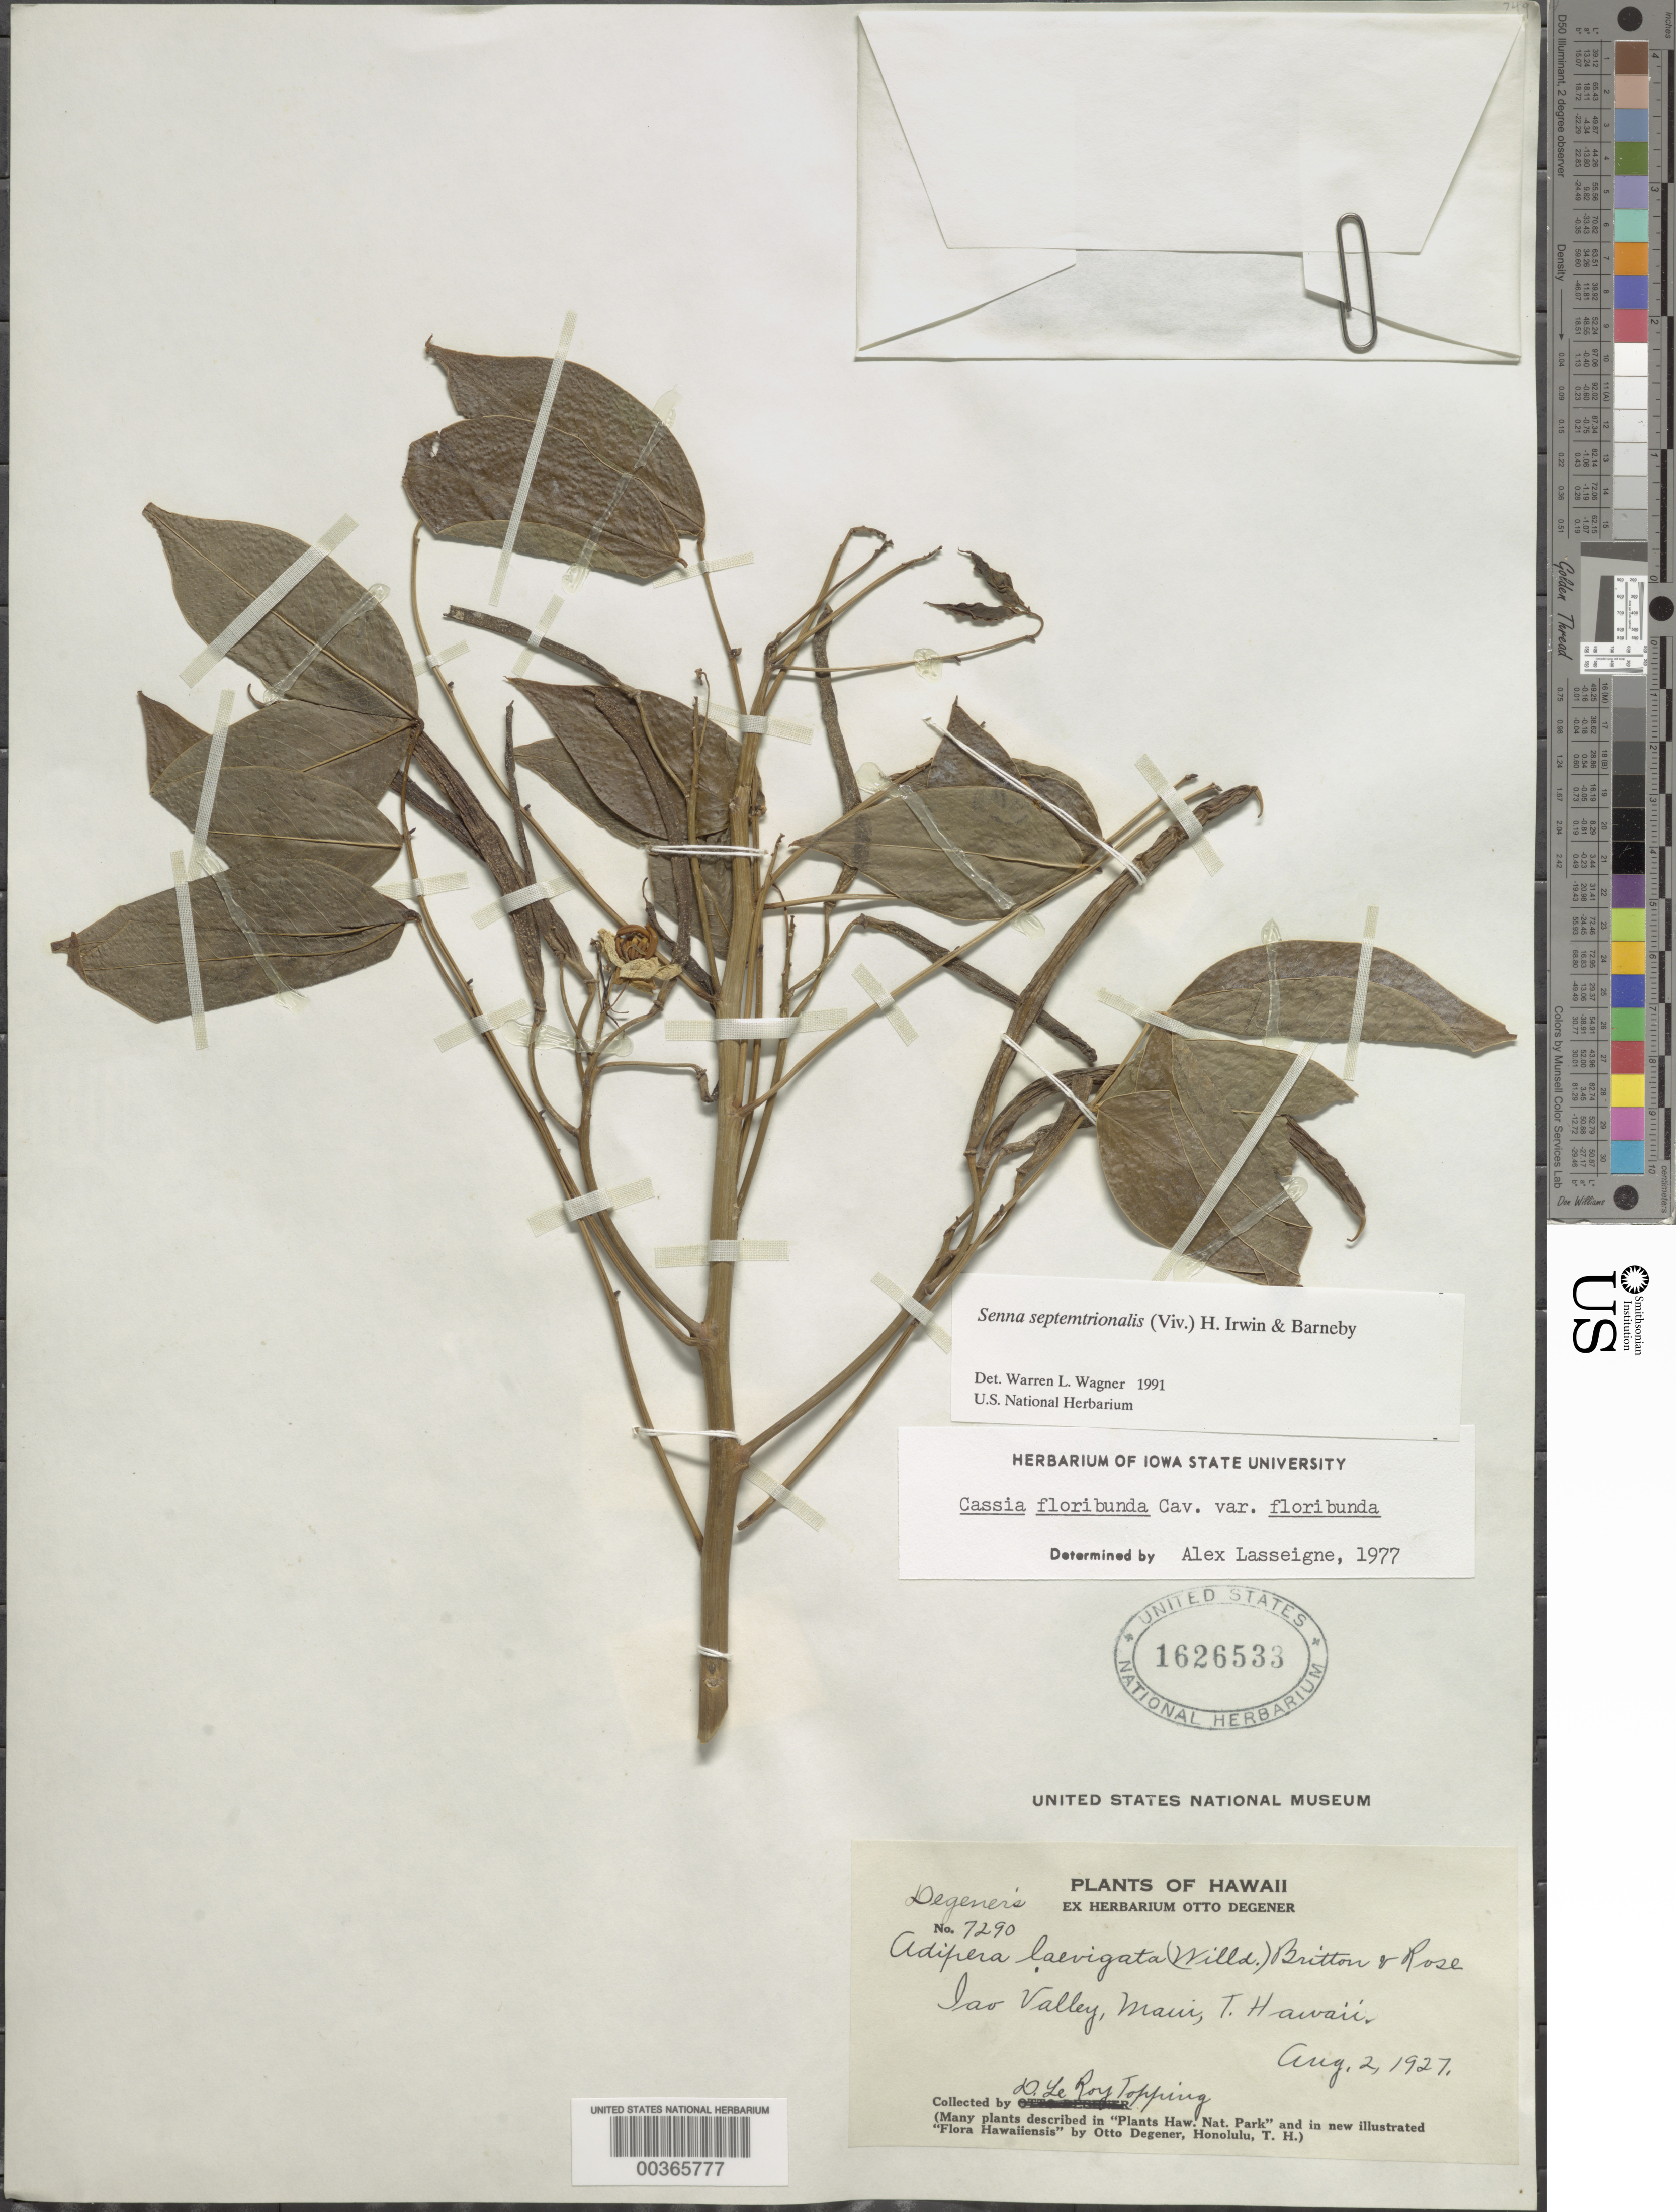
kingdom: Plantae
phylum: Tracheophyta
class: Magnoliopsida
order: Fabales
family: Fabaceae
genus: Senna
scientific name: Senna septemtrionalis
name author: (Viv.) H.S. Irwin & Barneby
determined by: Wagner, W. L., (BOT), Smithsonian Institution - National Museum of Natural History (UNITED STATES)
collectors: D. L. Topping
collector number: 7290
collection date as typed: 02 Aug 1927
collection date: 1927-08-02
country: United States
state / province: Hawaii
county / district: Maui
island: Maui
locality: Iao valley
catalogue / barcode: US 1626533